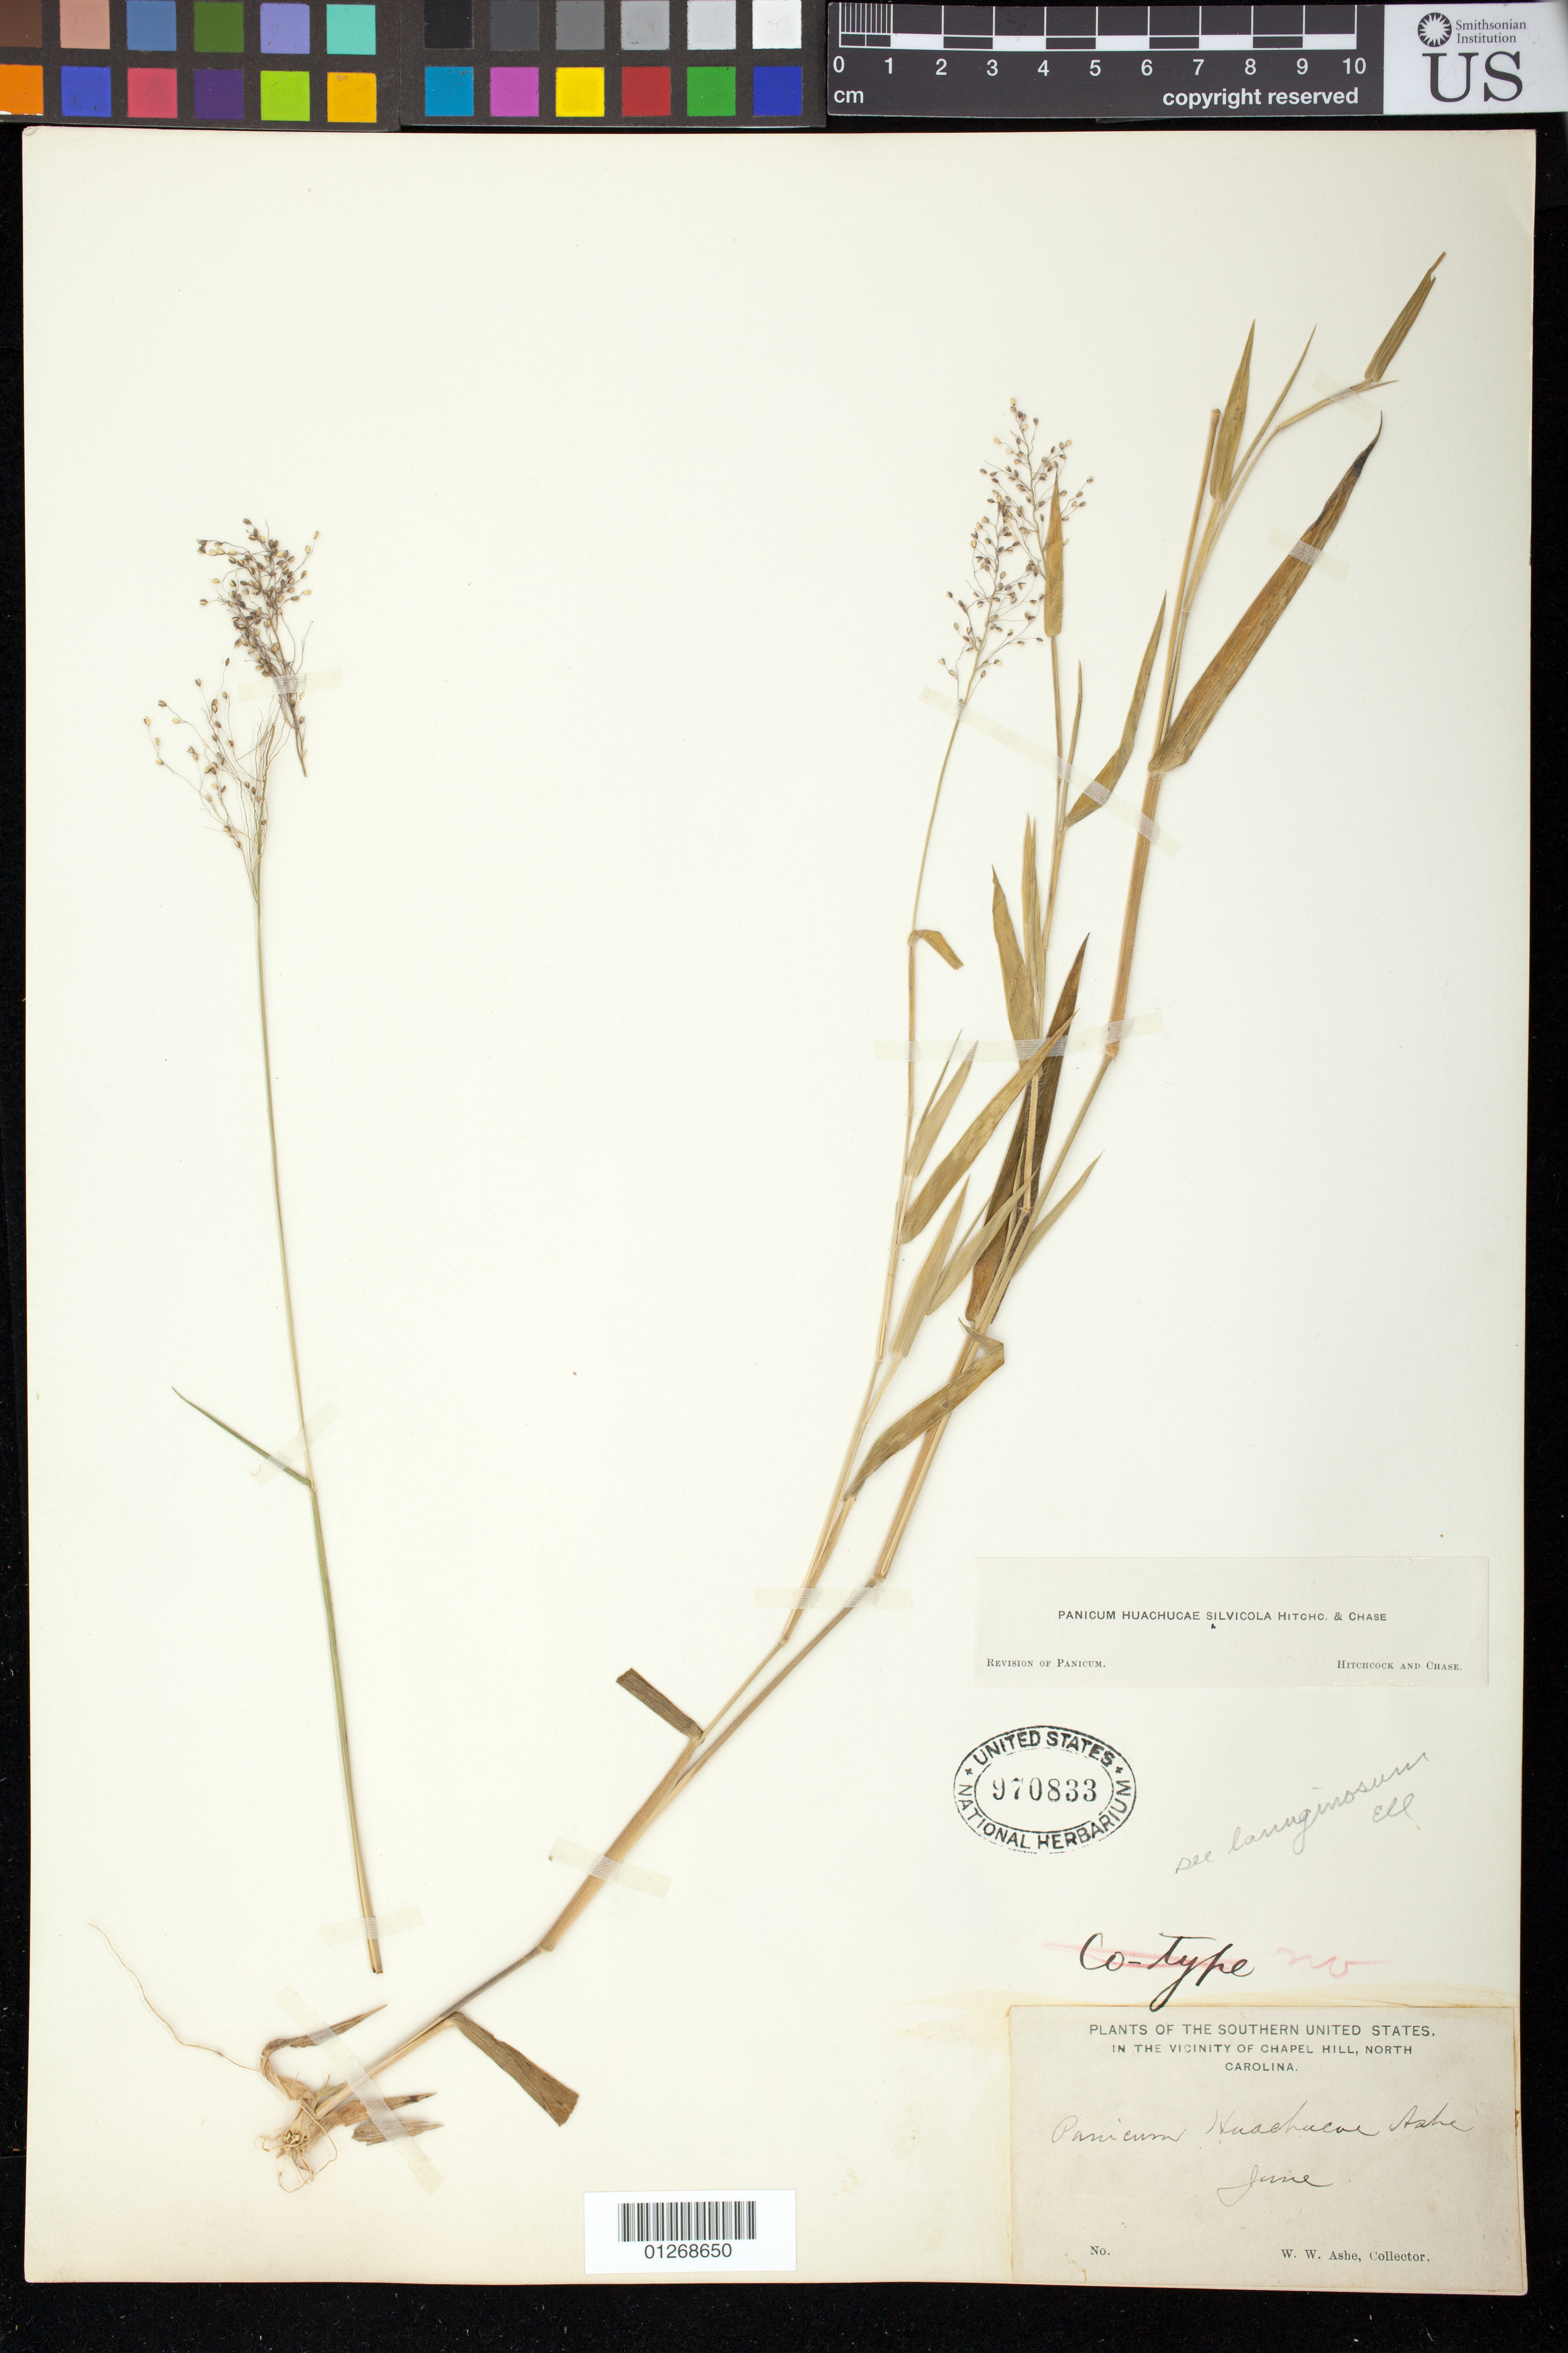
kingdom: Plantae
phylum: Tracheophyta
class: Liliopsida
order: Poales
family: Poaceae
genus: Panicum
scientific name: Panicum huachucae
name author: Ashe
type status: Syntype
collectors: W. W. Ashe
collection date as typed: June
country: United States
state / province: North Carolina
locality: Vicinity of Chapel Hill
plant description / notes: Specimen "June" but without collection year [protologue cites June 1898], but otherwise appears to be syntype.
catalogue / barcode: US 970833